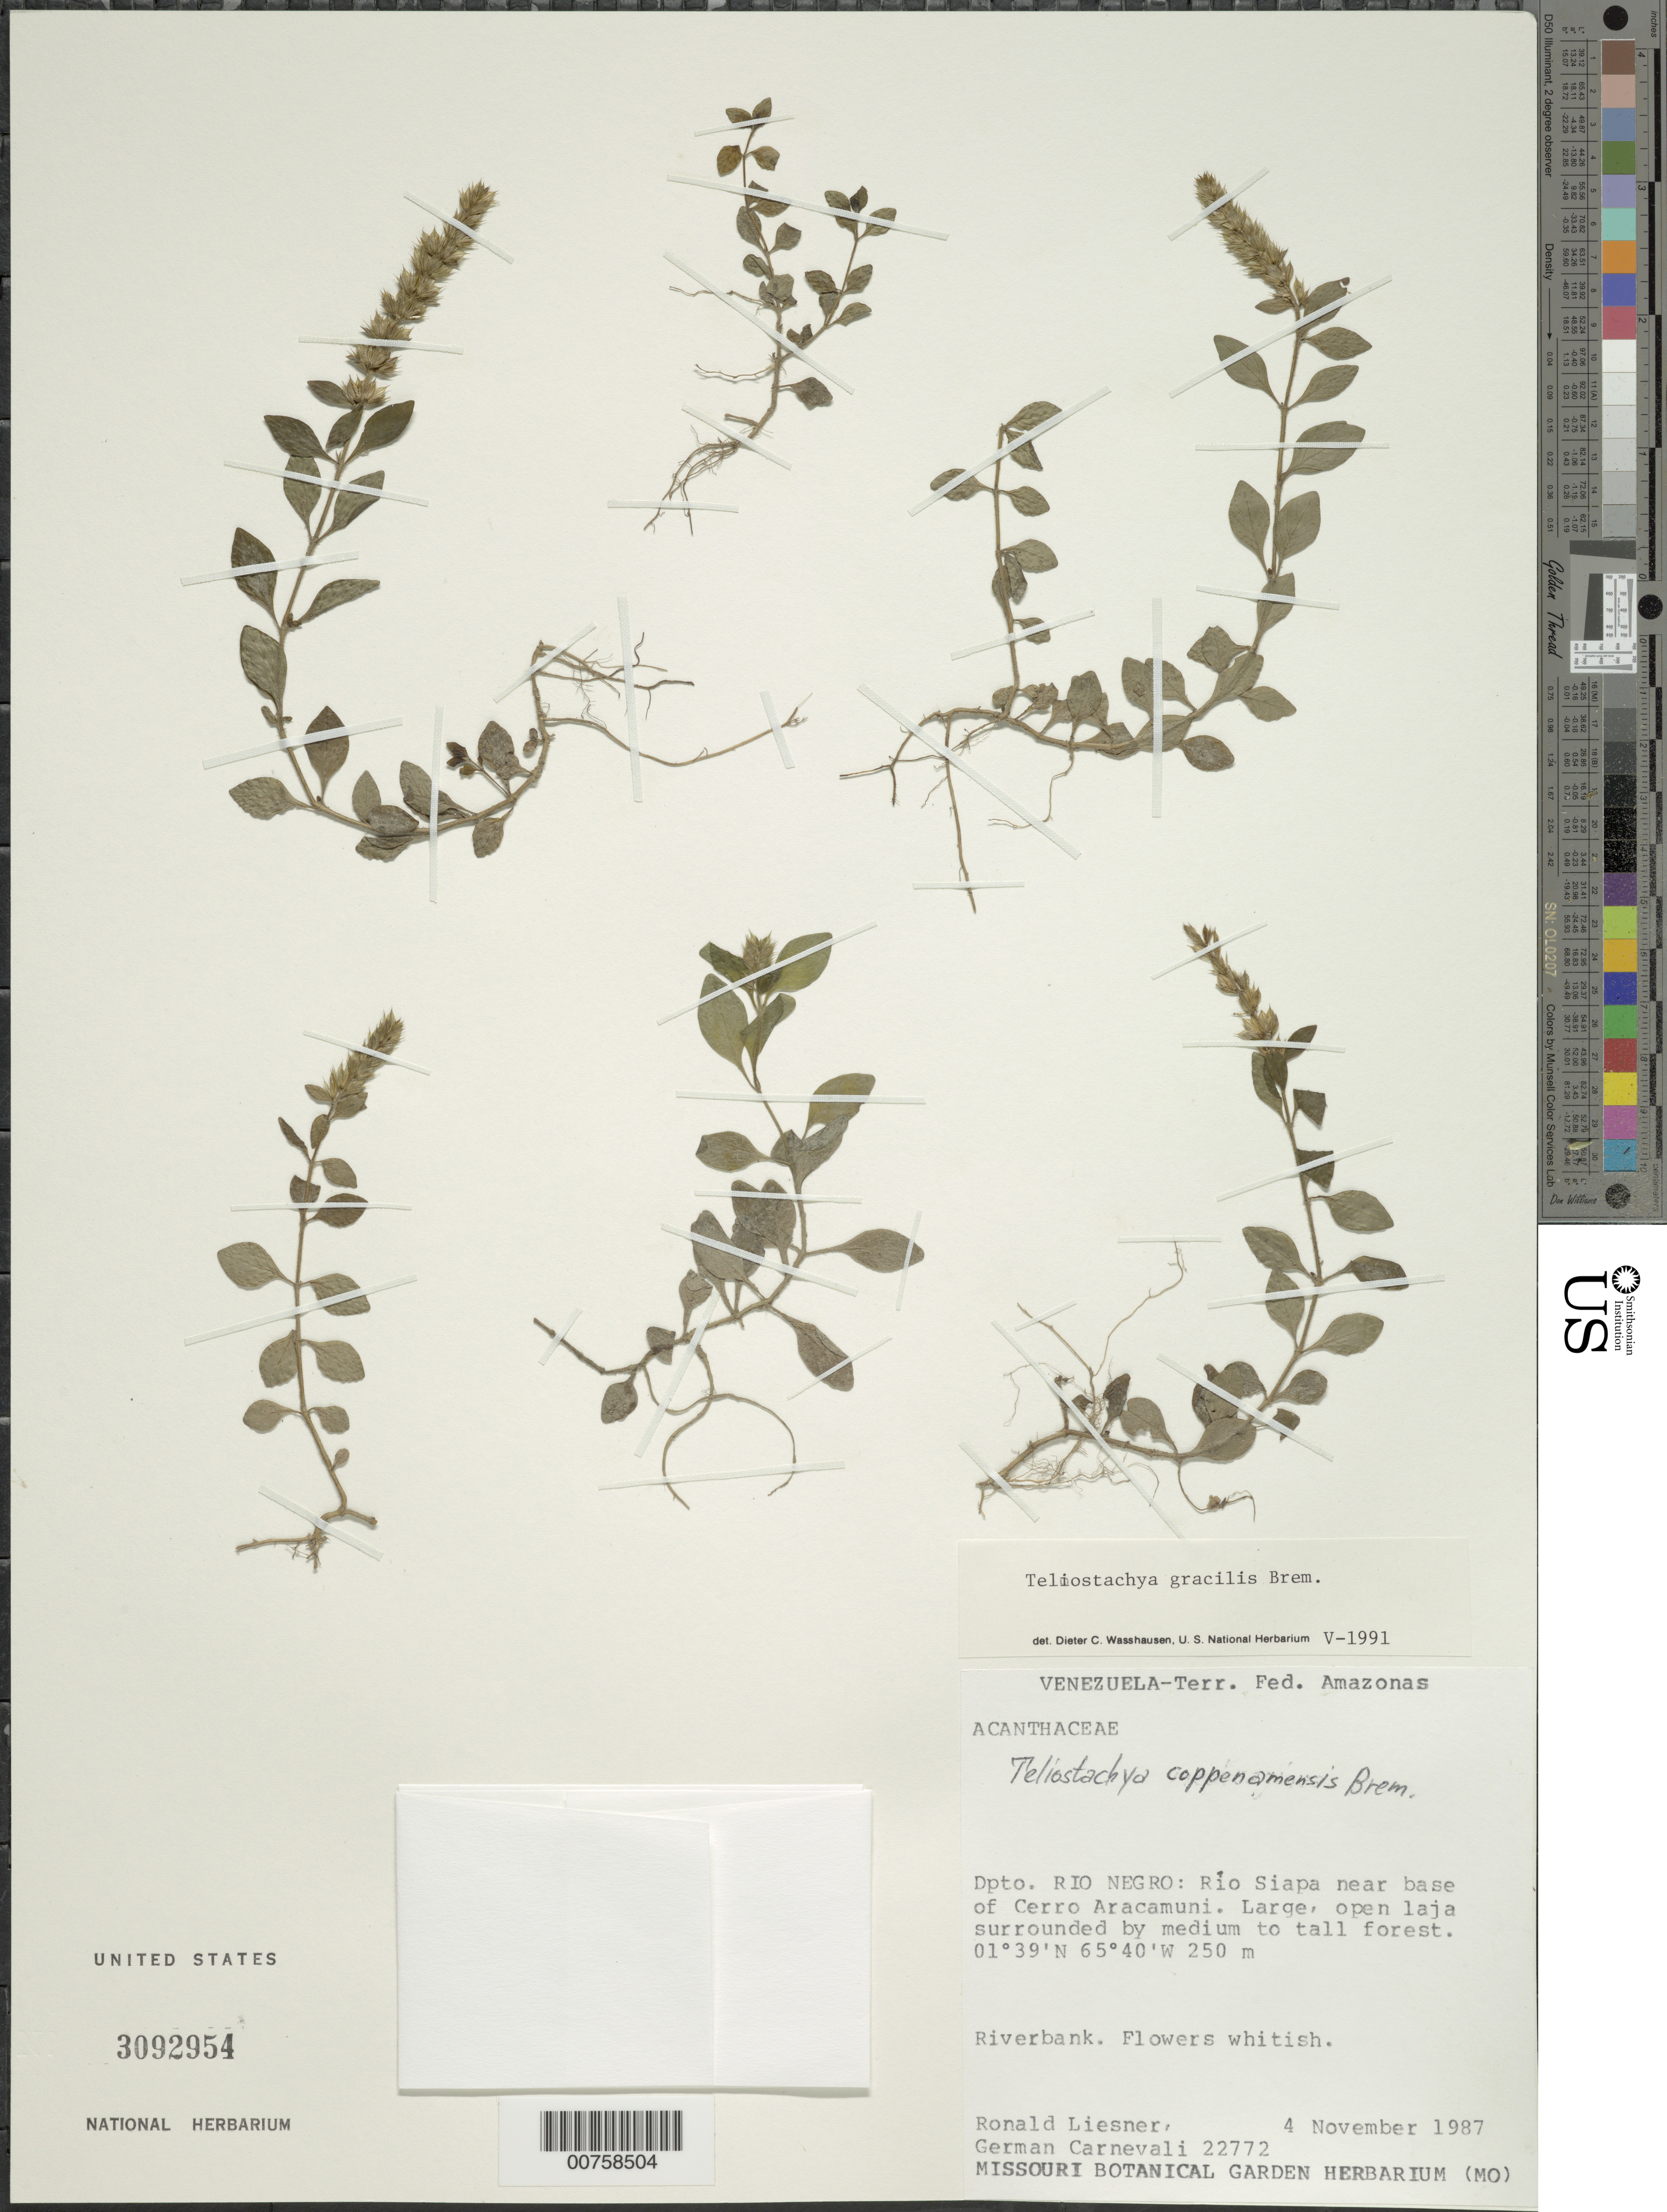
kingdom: Plantae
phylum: Tracheophyta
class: Magnoliopsida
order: Lamiales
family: Acanthaceae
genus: Teliostachya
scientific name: Teliostachya gracilis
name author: Bremek.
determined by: Wasshausen, Dieter C., (BOT), Smithsonian Institution - National Museum of Natural History (UNITED STATES)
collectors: R. L. Liesner & G. Carnevali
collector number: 22772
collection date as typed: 4-Nov-87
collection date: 1987-11-04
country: Venezuela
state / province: Amazonas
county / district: Río Negro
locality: Río Siapa, near base of Cerro Aracamuni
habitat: Riverbank. Large, open laja surrounded by medium to tall forest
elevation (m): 250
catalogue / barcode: US 3092954